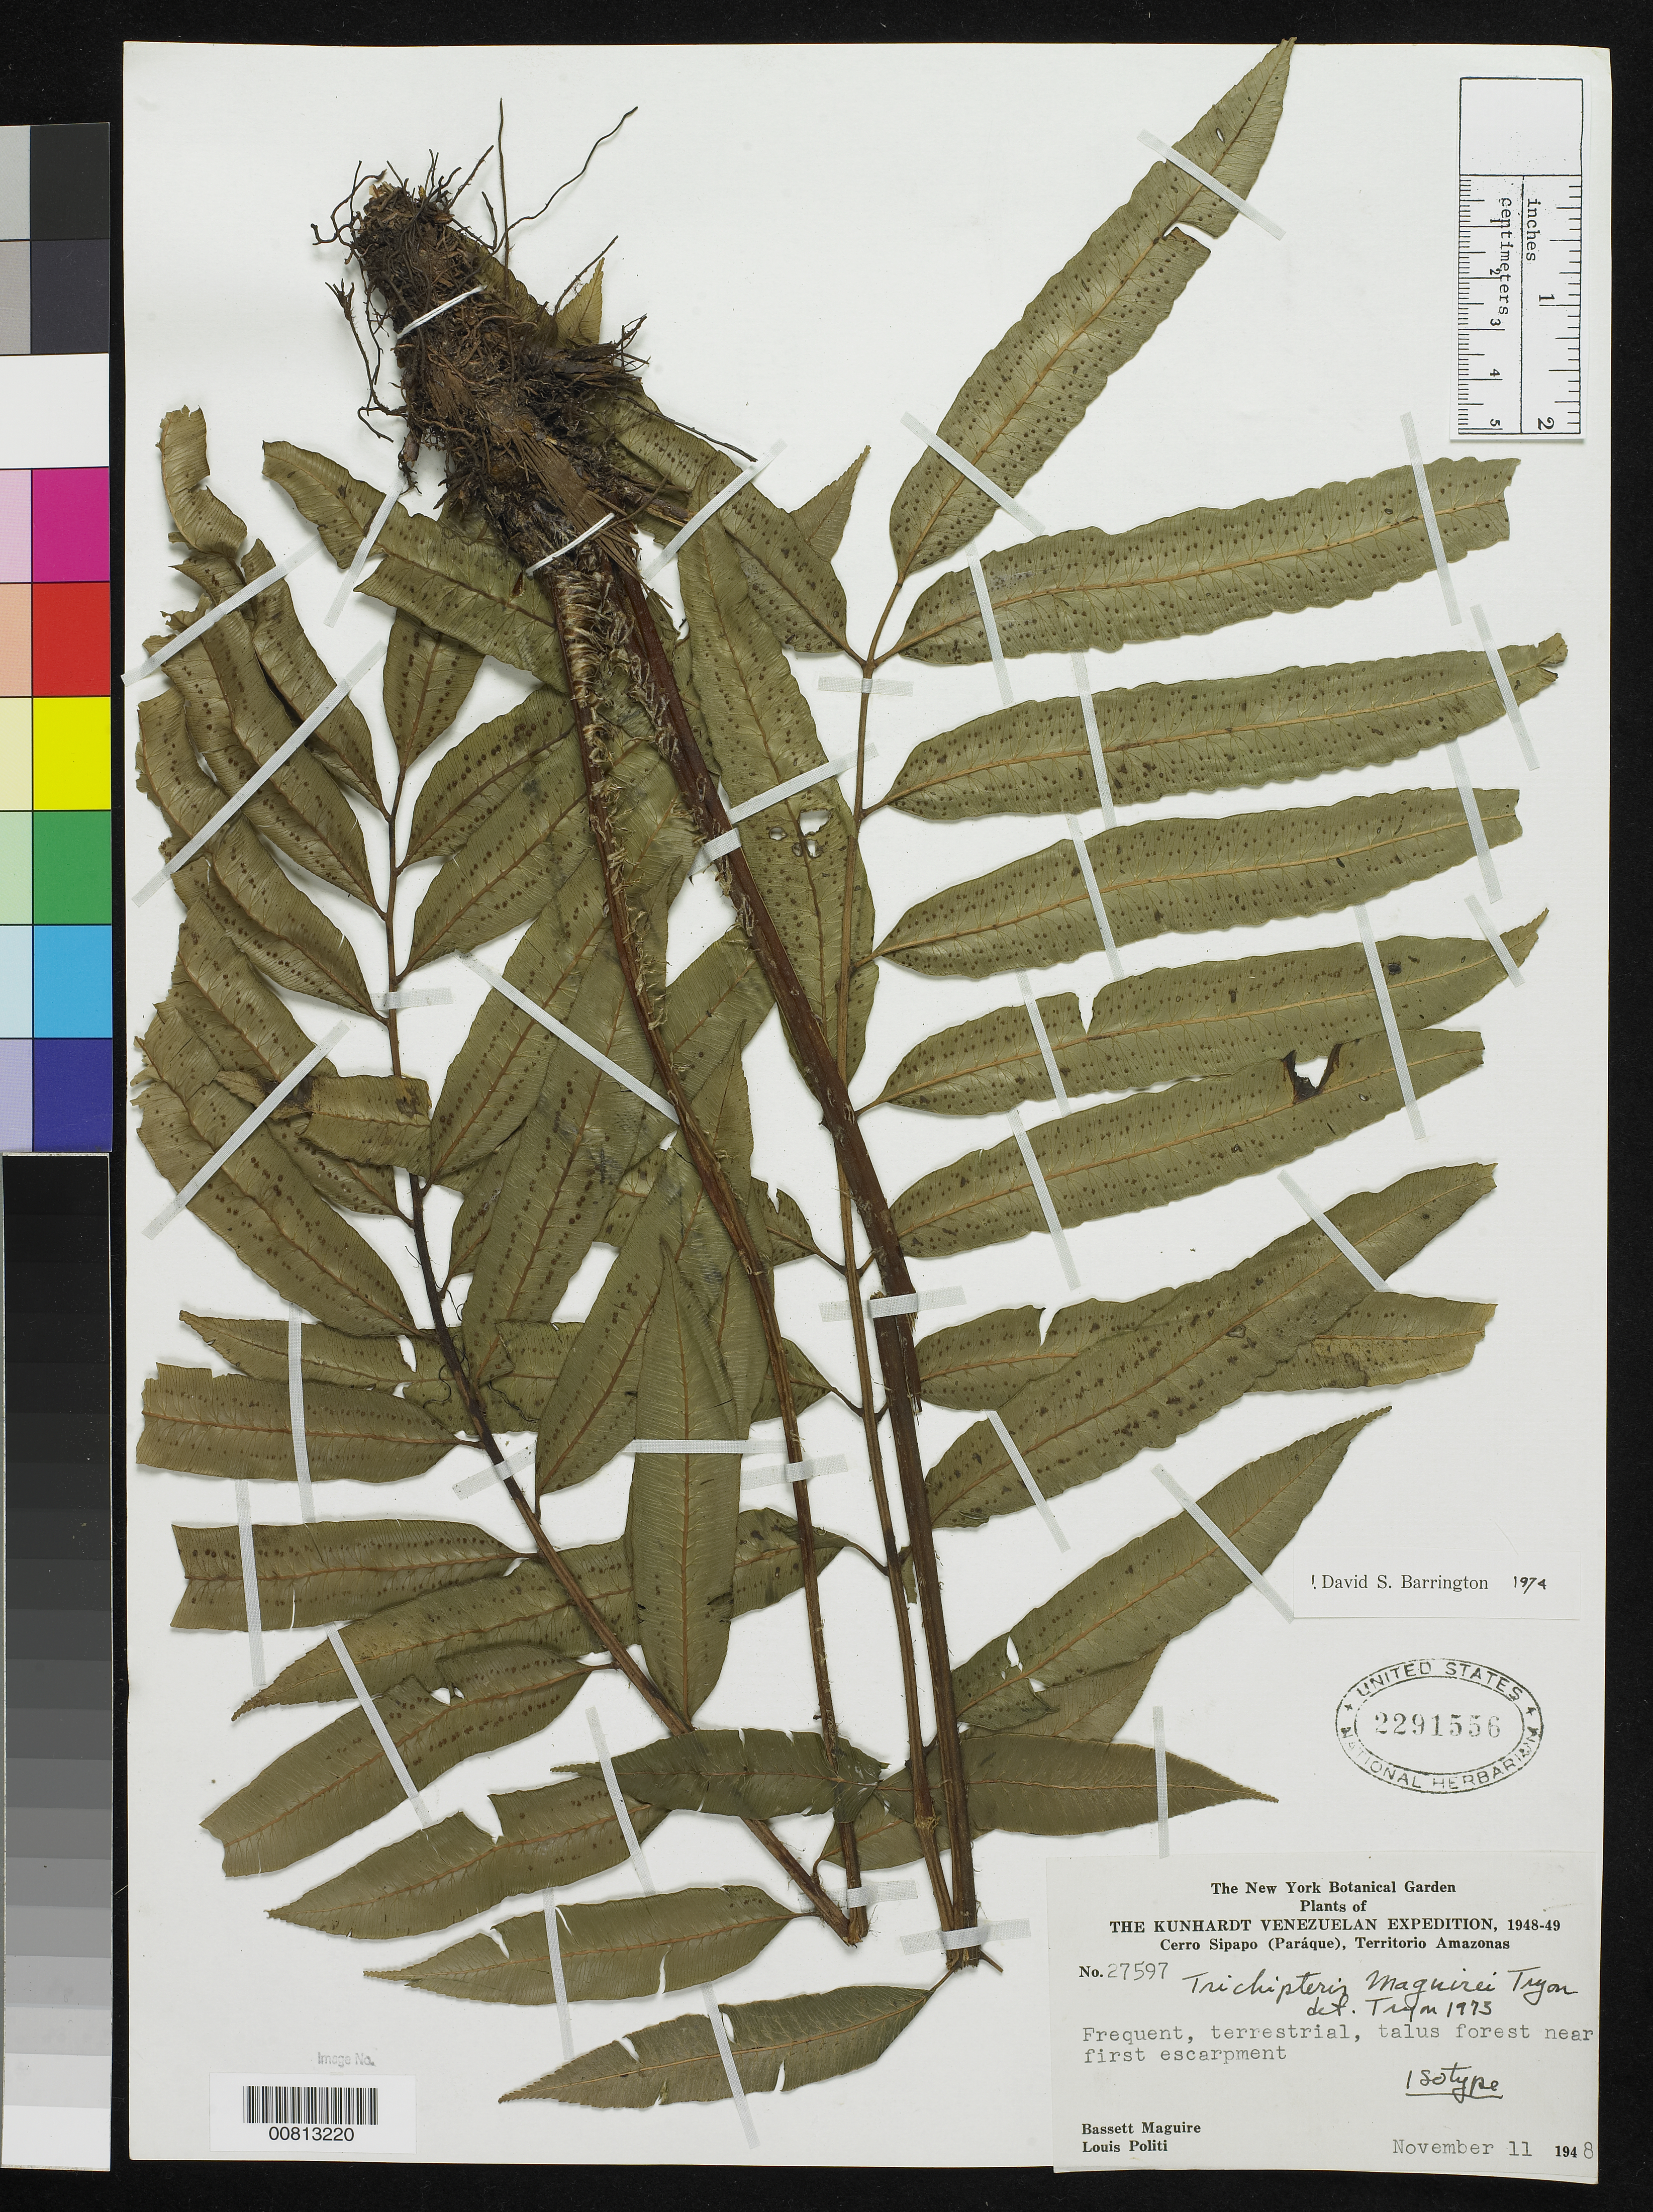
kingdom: Plantae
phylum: Tracheophyta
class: Polypodiopsida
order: Cyatheales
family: Cyatheaceae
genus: Trichipteris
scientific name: Trichipteris maguirei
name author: R.M. Tryon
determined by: Tryon, Rolla M., Jr.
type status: Isotype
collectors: B. Maguire & L. Politi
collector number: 27597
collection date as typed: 11 Nov 1948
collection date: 1948-11-11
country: Venezuela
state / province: Amazonas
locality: Cerro Sipapo (Paráque), Territorio Amazonas. Talus forest near first escarpment.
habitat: Talus forest.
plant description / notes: =Cyathea williamsii (Maxon) Domin acc. to Tropicos.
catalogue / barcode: US 2291556